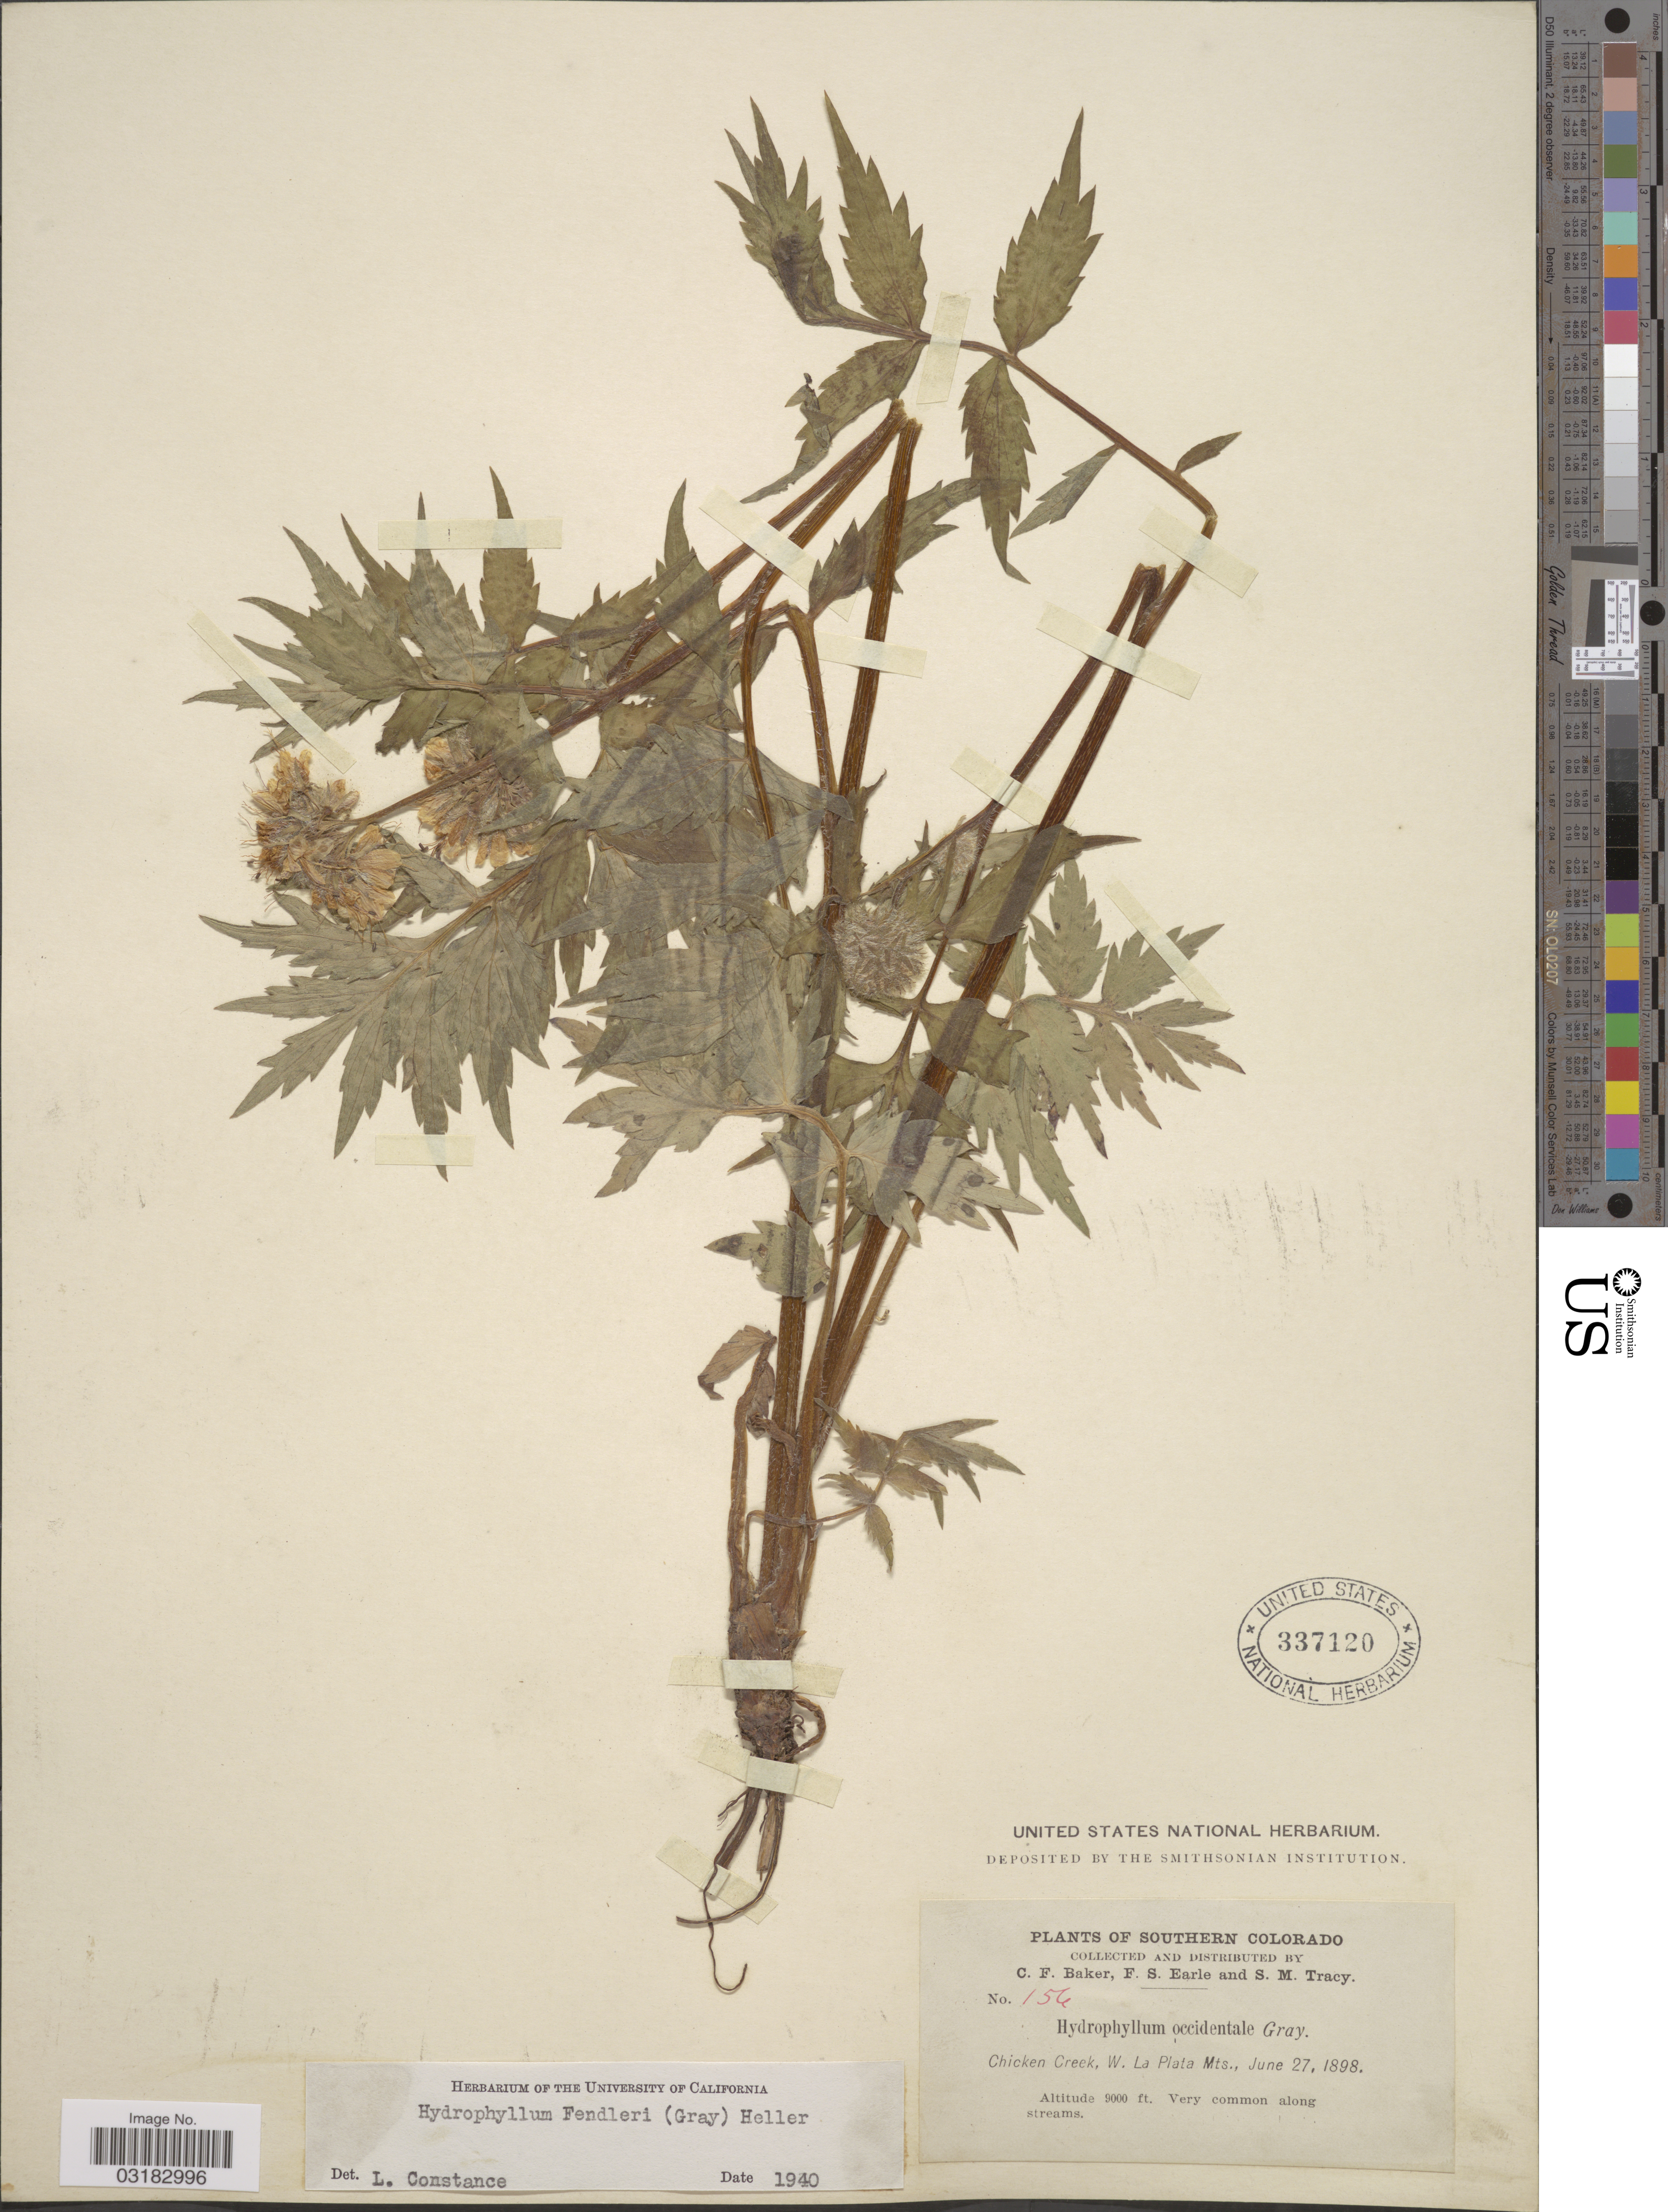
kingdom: Plantae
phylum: Tracheophyta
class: Magnoliopsida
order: Boraginales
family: Hydrophyllaceae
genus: Hydrophyllum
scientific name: Hydrophyllum fendleri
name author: (A. Gray) A. Heller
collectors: C. F. Baker, F. S. Earle & S. M. Tracy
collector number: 156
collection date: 1898-06-27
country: United States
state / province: Colorado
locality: Southern Colorado. Chicken Creek, W. La Plata Mts.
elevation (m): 2743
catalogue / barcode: US 337120